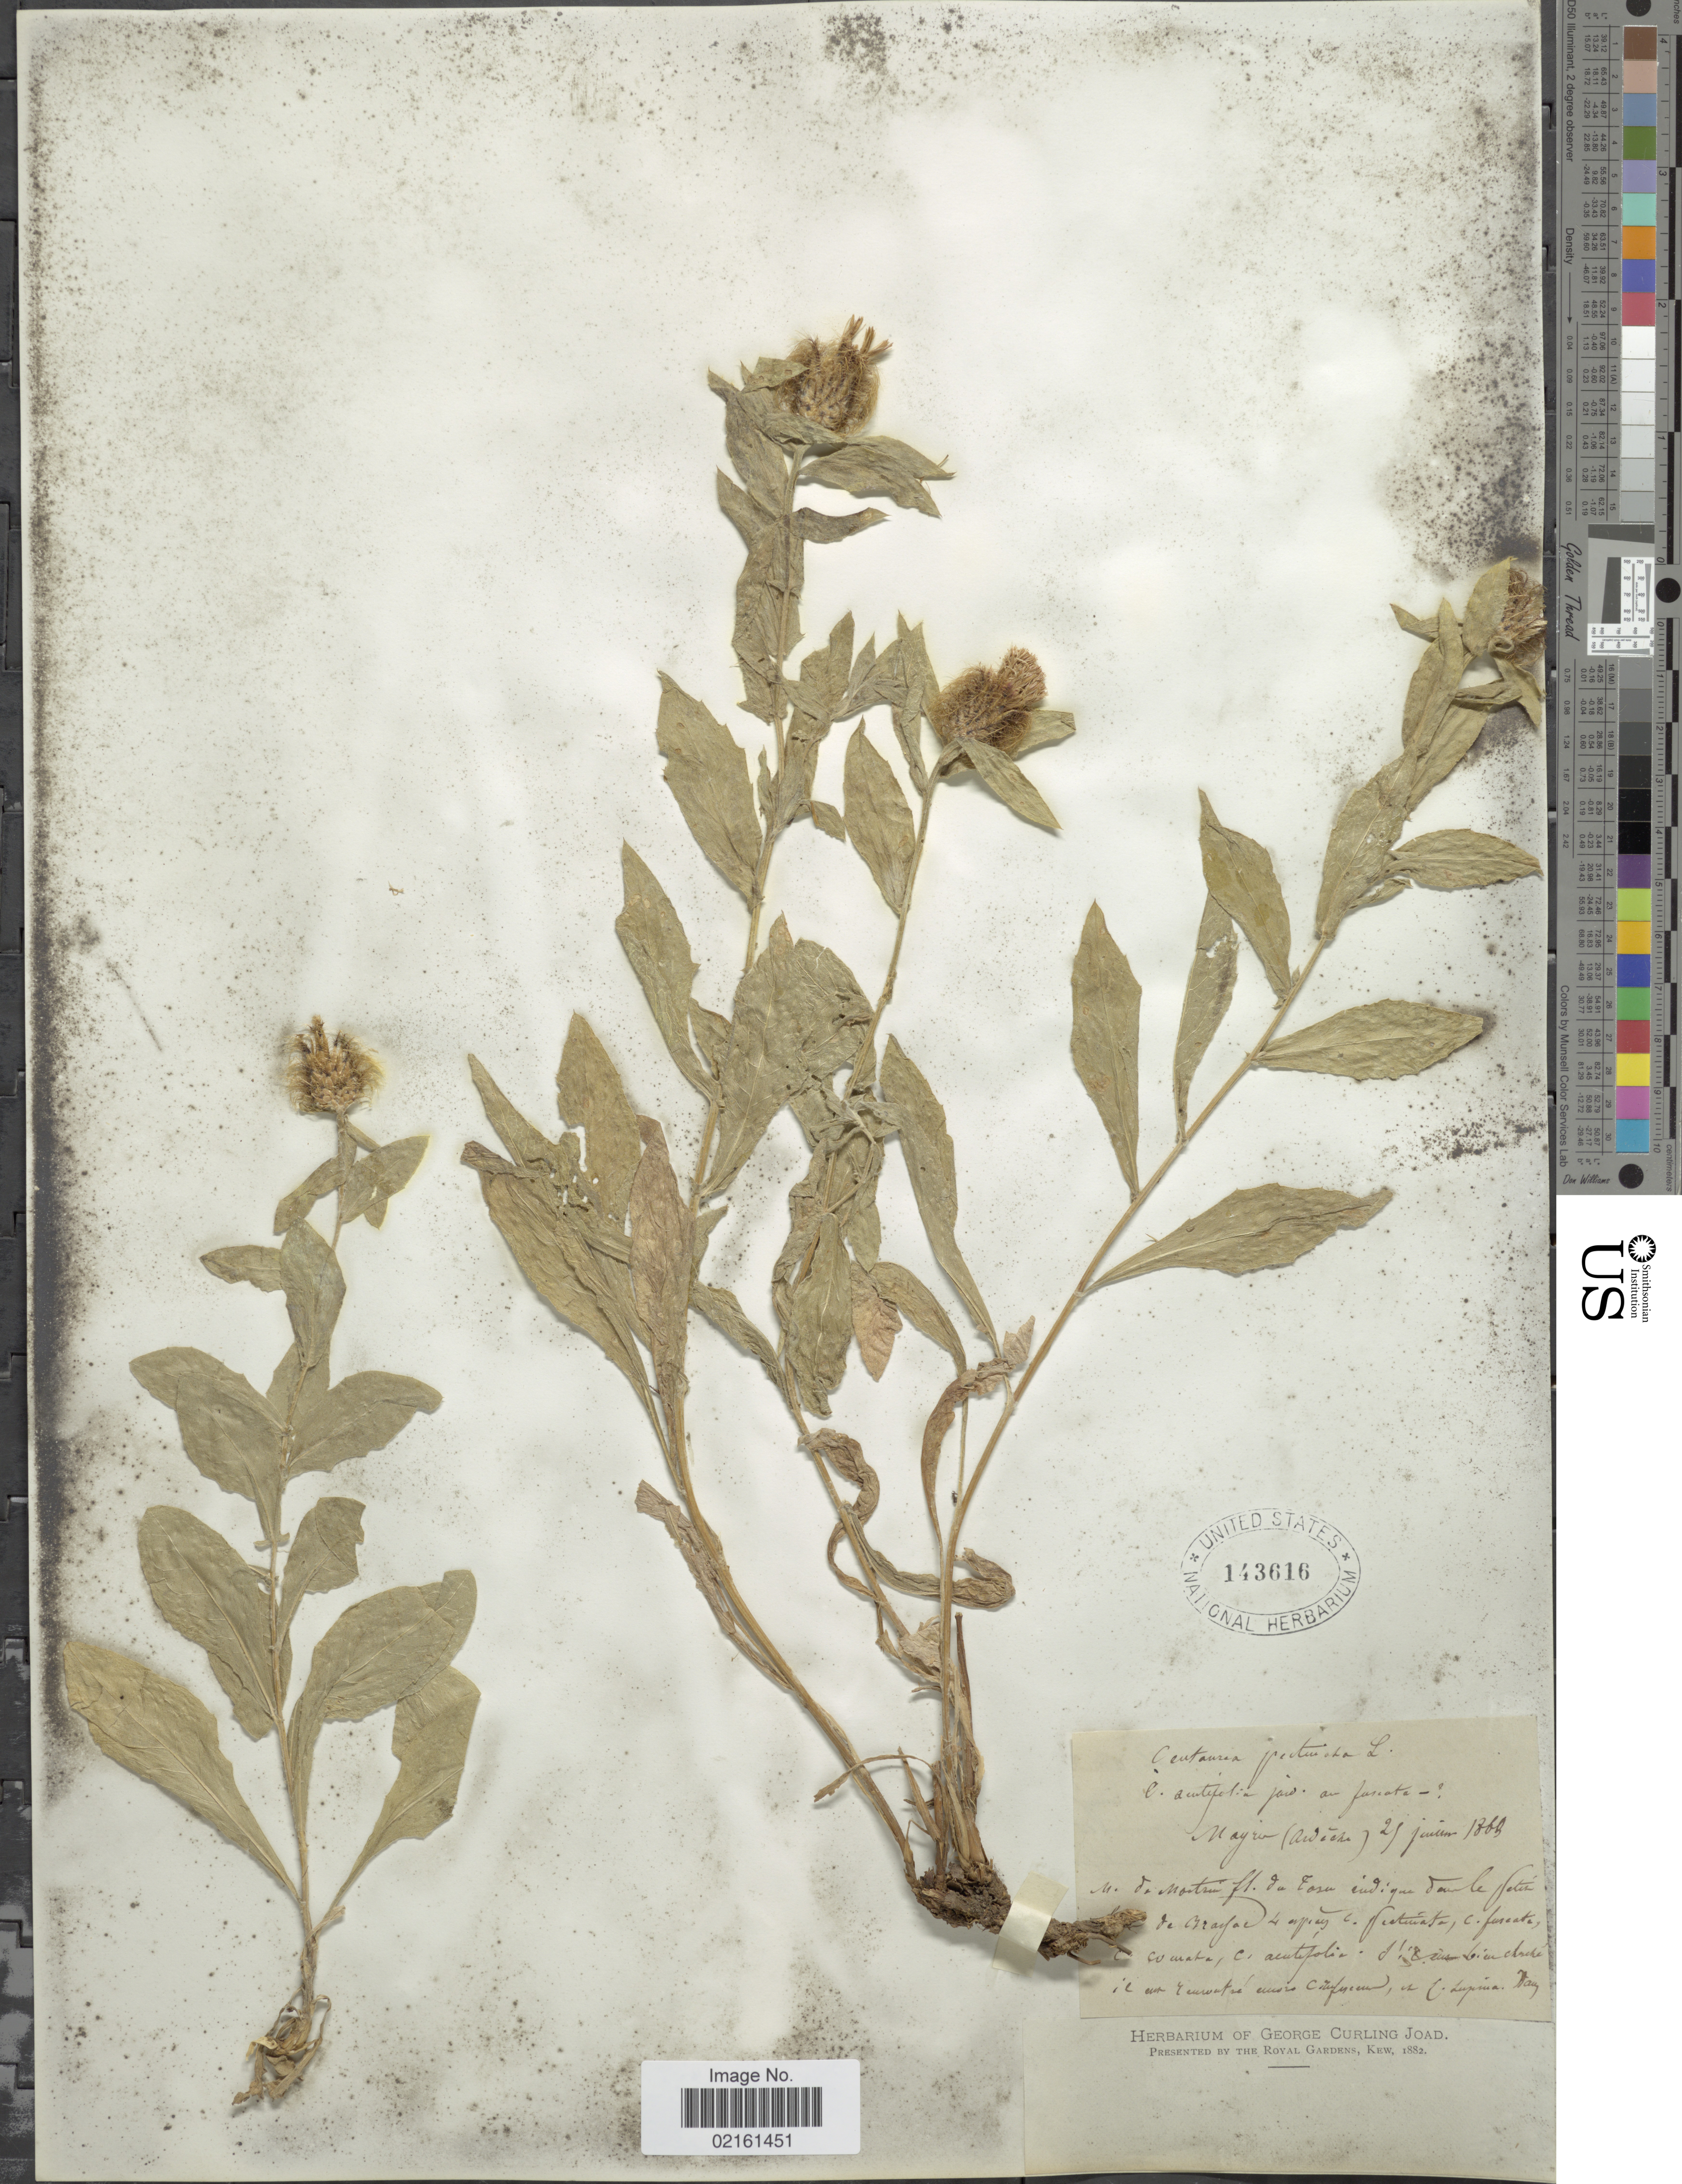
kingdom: Plantae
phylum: Tracheophyta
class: Magnoliopsida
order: Asterales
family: Asteraceae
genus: Centaurea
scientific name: Centaurea pectinata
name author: L.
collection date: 1965-07-29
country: France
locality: Mayro (Ardiche) [interpreted]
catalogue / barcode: US 143616